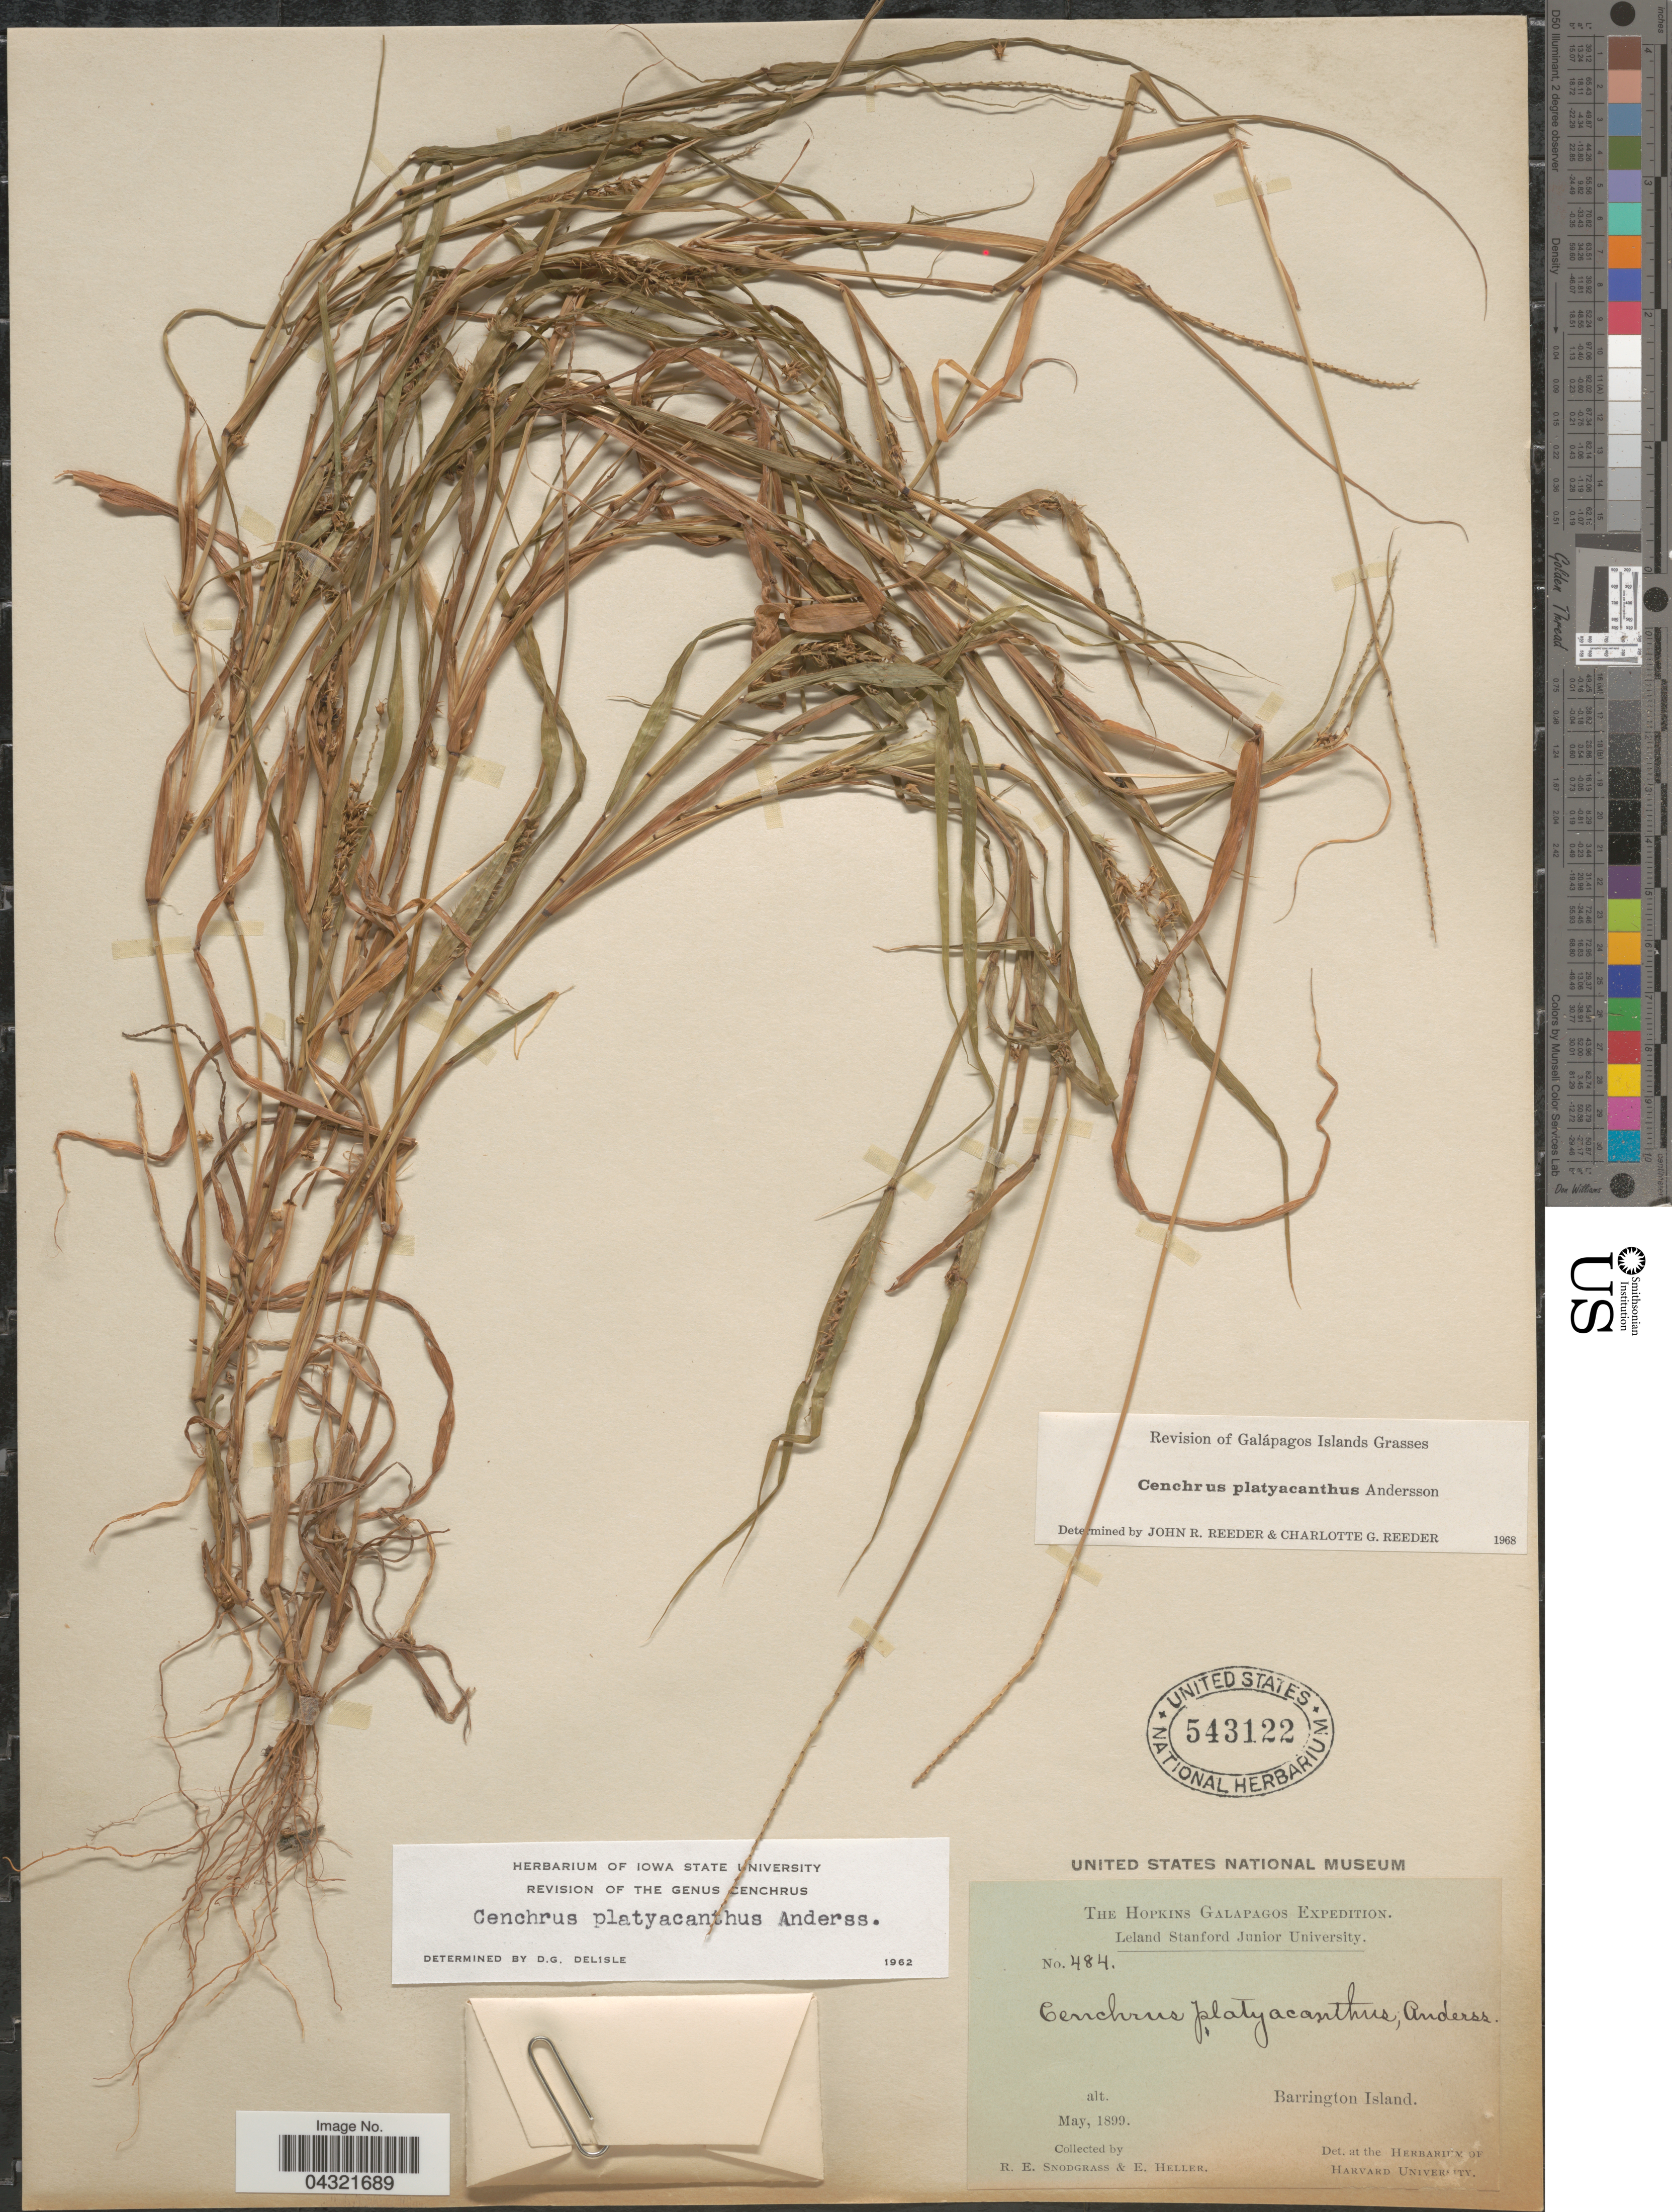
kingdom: Plantae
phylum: Tracheophyta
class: Liliopsida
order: Poales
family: Poaceae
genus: Cenchrus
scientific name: Cenchrus platyacanthus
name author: Andersson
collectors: R. E. Snodgrass & E. Heller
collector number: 484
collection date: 1899-05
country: Ecuador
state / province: Colón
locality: The Hopkins Galapagos Expedition. Barrington Island.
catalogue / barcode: US 543122